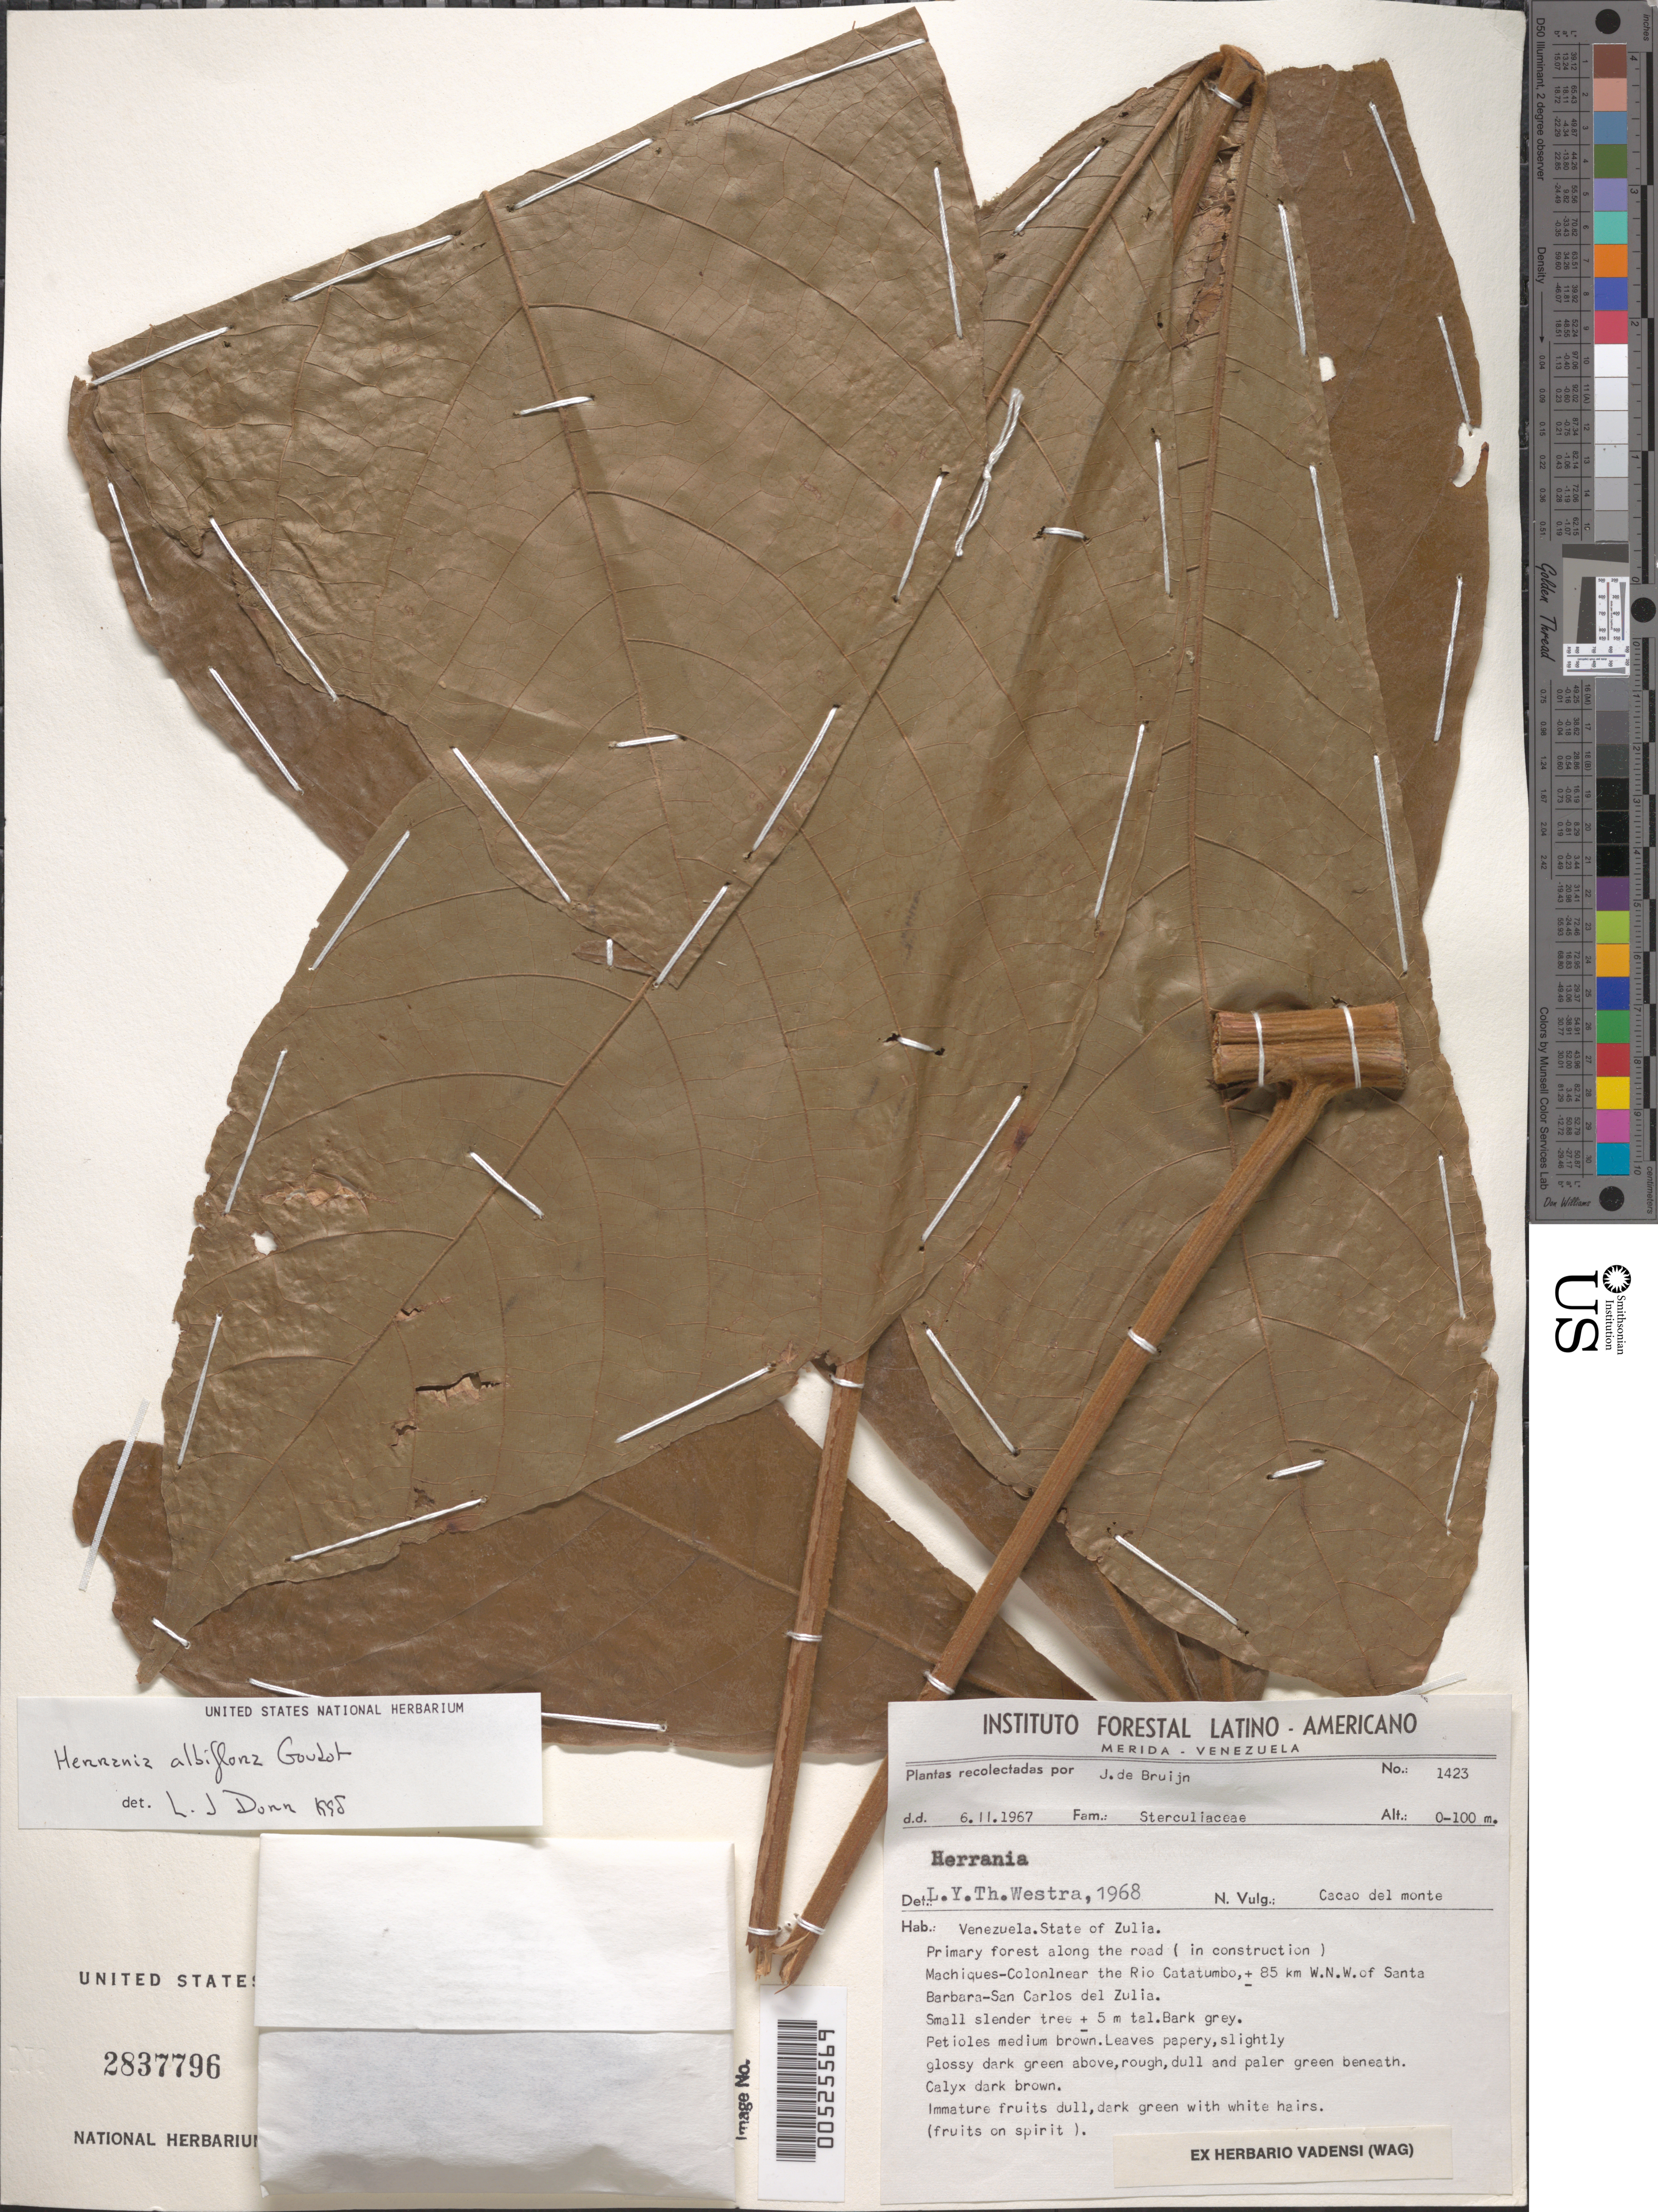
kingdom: Plantae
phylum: Tracheophyta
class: Magnoliopsida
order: Malvales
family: Malvaceae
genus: Theobroma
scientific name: Theobroma albiflorum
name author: (Goudot) De Wild.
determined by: Dorr, L. J., (BOT), Smithsonian Institution - National Museum of Natural History (UNITED STATES)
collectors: J. Bruijn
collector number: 1423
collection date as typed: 06 Nov 1967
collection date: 1967-11-06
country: Venezuela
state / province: Zulia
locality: Along the road (in construction) Machiques-Colon near the Rio Catatumbo, ca. 85 km WNW of Santa Barbara-San Carlos de Zulia.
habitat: Primary forest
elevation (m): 0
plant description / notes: Common name: Cacao del monte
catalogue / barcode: US 2837796